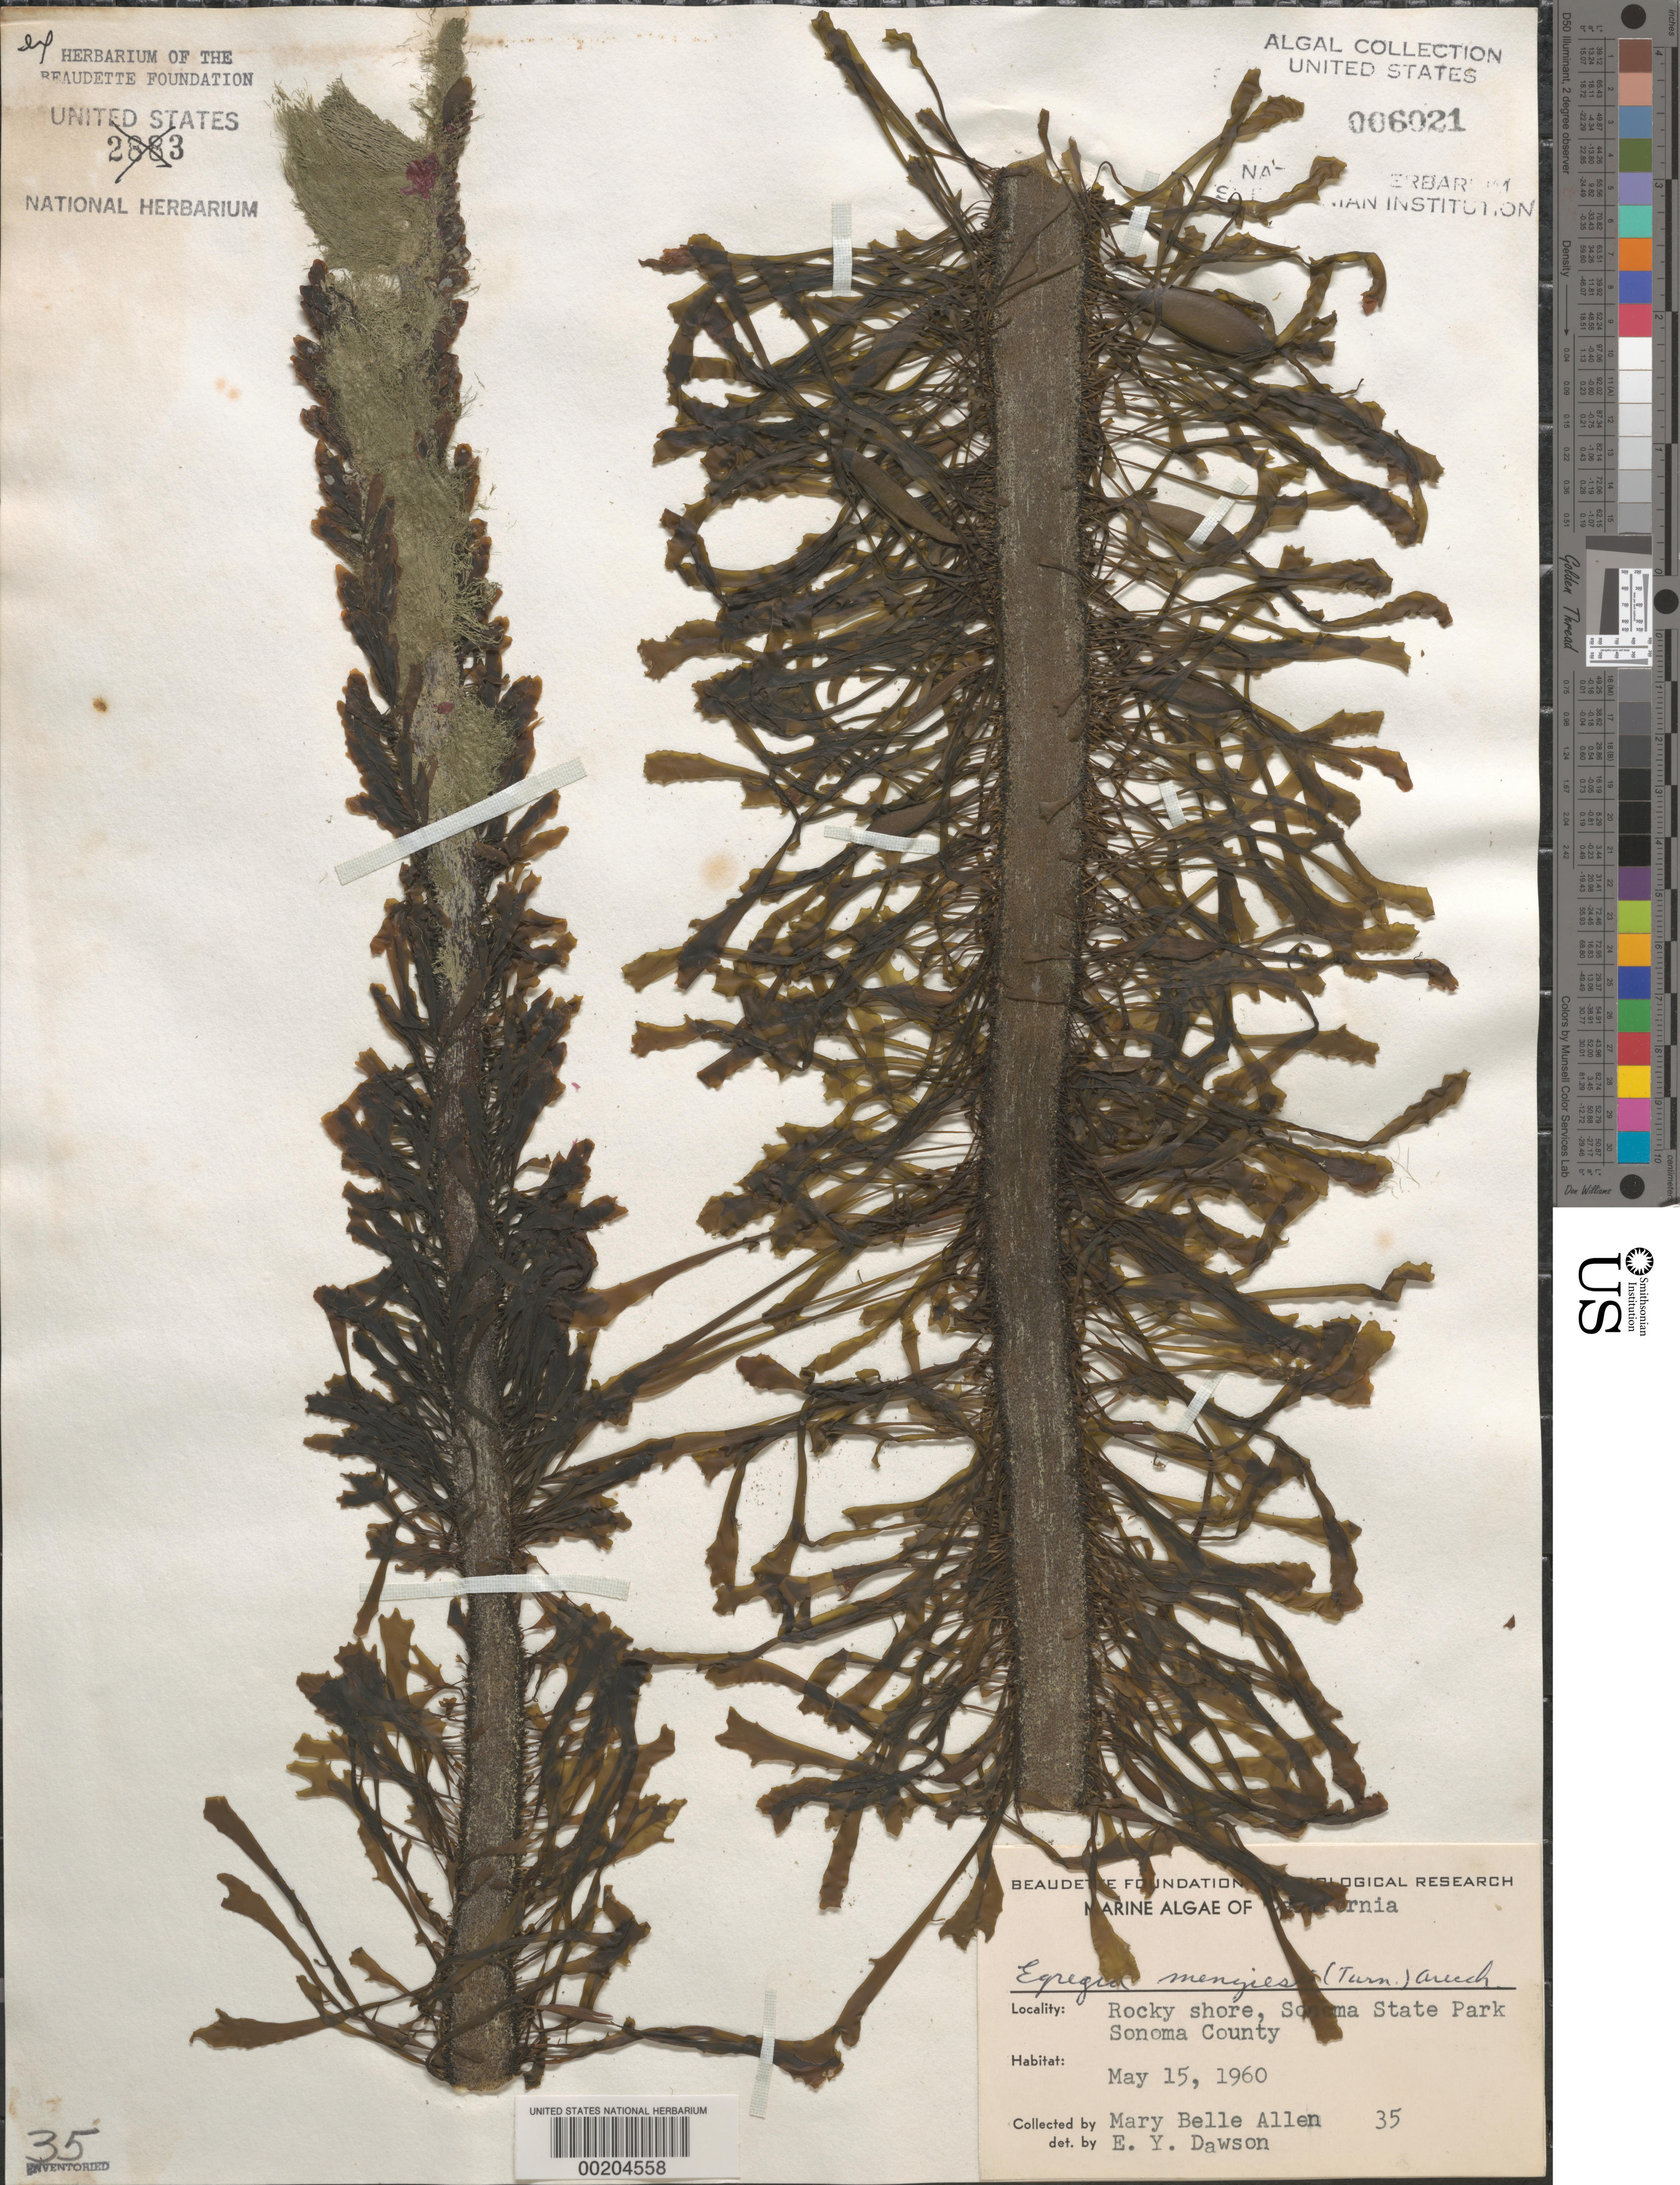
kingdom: Chromista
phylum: Ochrophyta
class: Phaeophyceae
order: Laminariales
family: Lessoniaceae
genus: Egregia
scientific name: Egregia menziesii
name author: (Turner) Aresch.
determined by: Dawson, E. Y.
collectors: M. B. Allen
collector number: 35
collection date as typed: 15 May 1960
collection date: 1960-05-15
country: United States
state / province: California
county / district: Sonoma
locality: Sonoma State Park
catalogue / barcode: US 6021